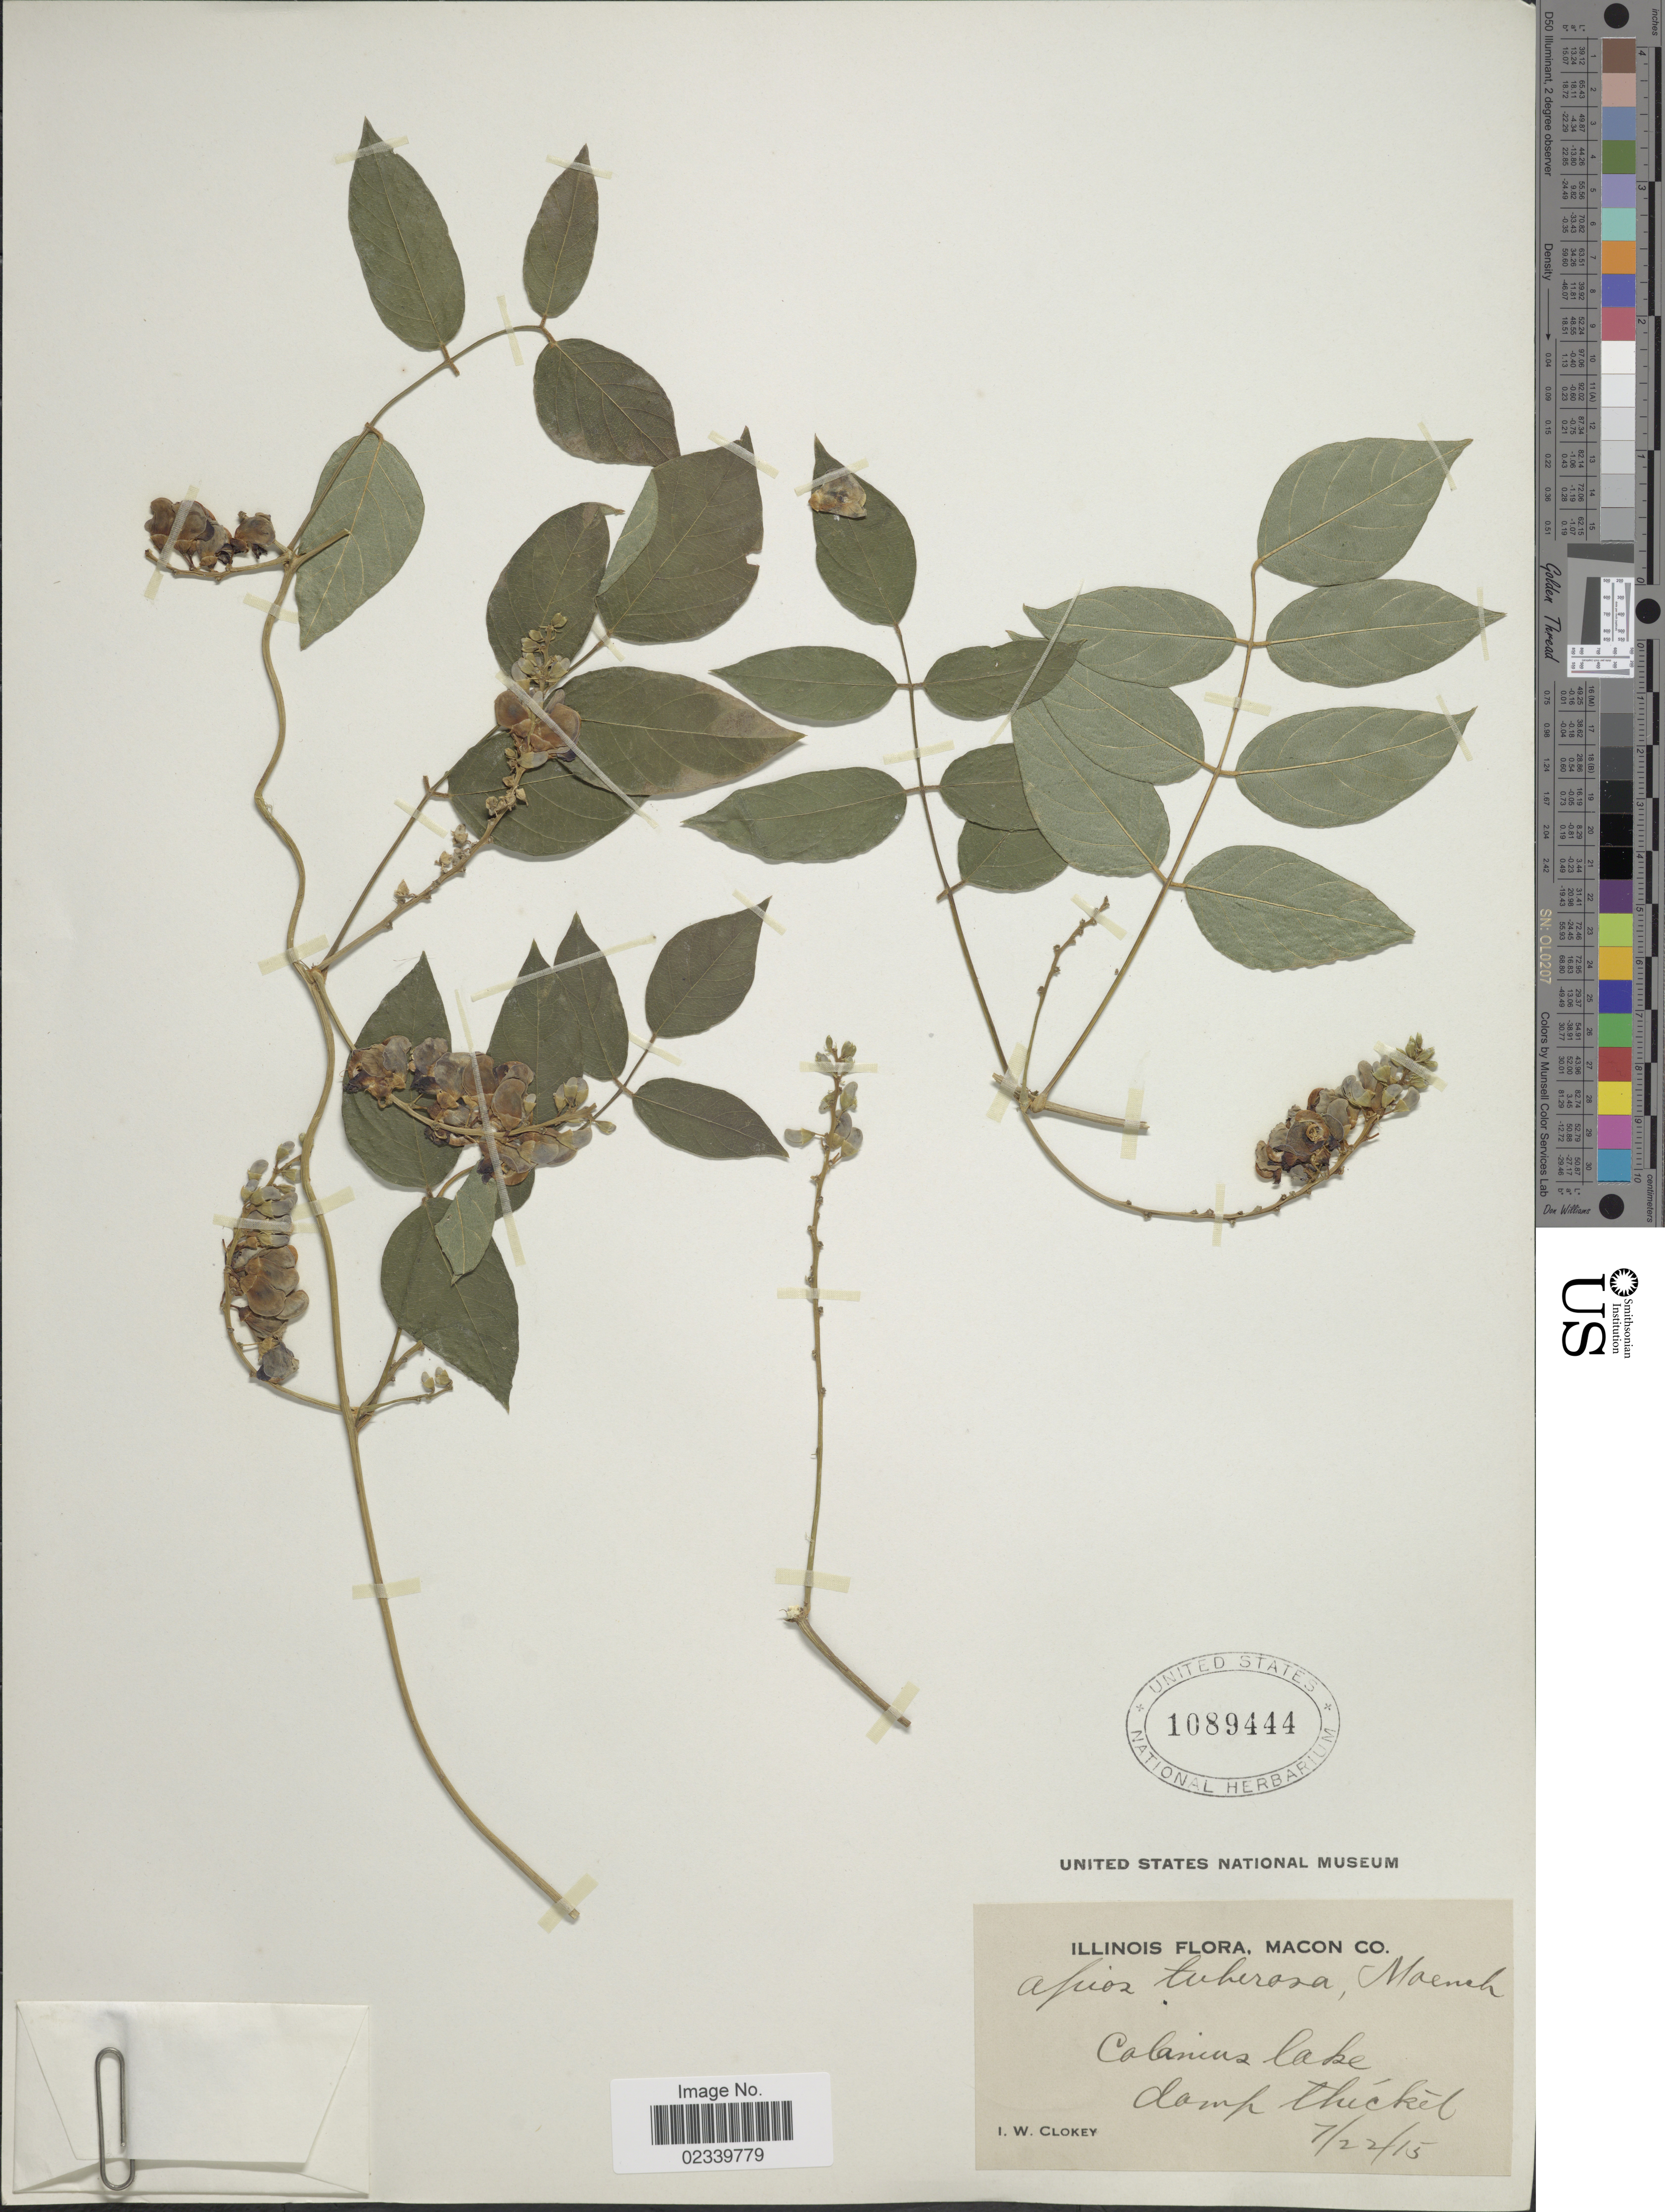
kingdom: Plantae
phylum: Tracheophyta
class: Magnoliopsida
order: Fabales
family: Fabaceae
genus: Apios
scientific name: Apios americana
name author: Medik.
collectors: I. W. Clokey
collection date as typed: Transcribed d/m/y: 22/7/15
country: United States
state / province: Illinois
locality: Illinois Flora, Macon Co. Calamus lake,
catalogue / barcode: US 1089444